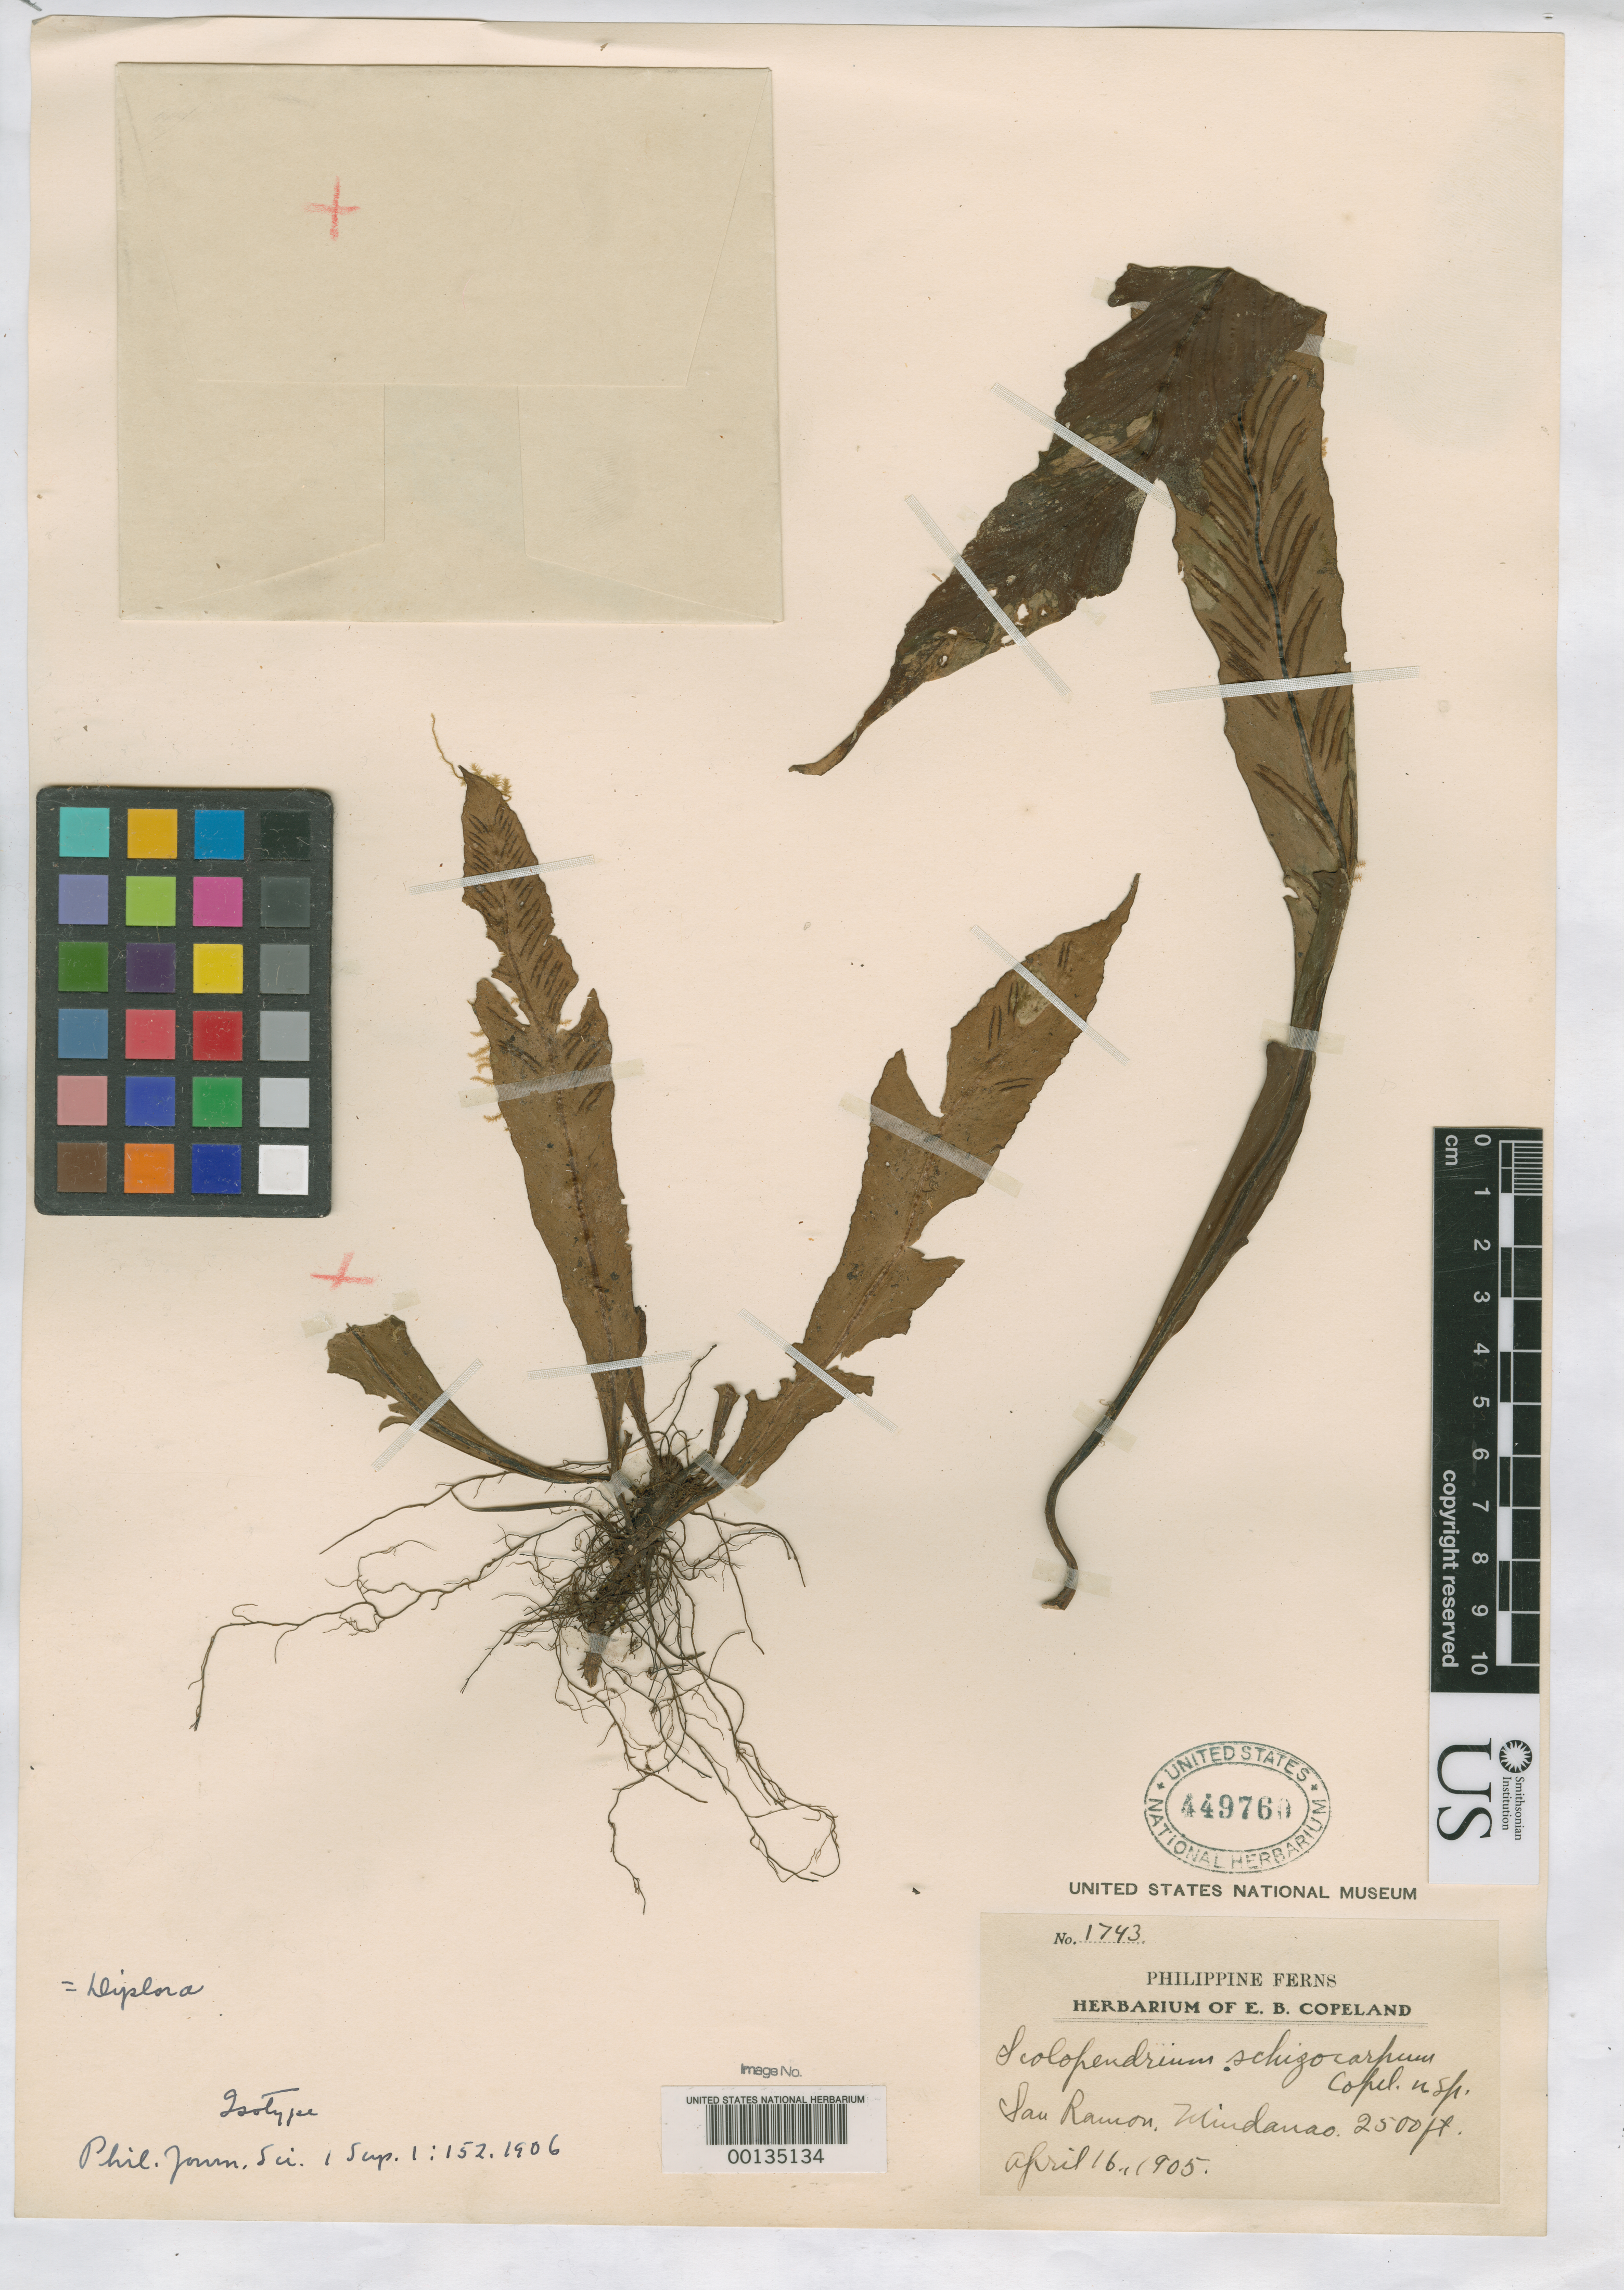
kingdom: Plantae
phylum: Tracheophyta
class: Polypodiopsida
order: Polypodiales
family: Aspleniaceae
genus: Scolopendrium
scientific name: Scolopendrium schizocarpum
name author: Copel.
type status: Isotype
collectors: E. B. Copeland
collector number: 1743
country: Philippines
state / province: Zamboanga Peninsula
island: Mindanao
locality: San Ramon.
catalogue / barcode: US 449760